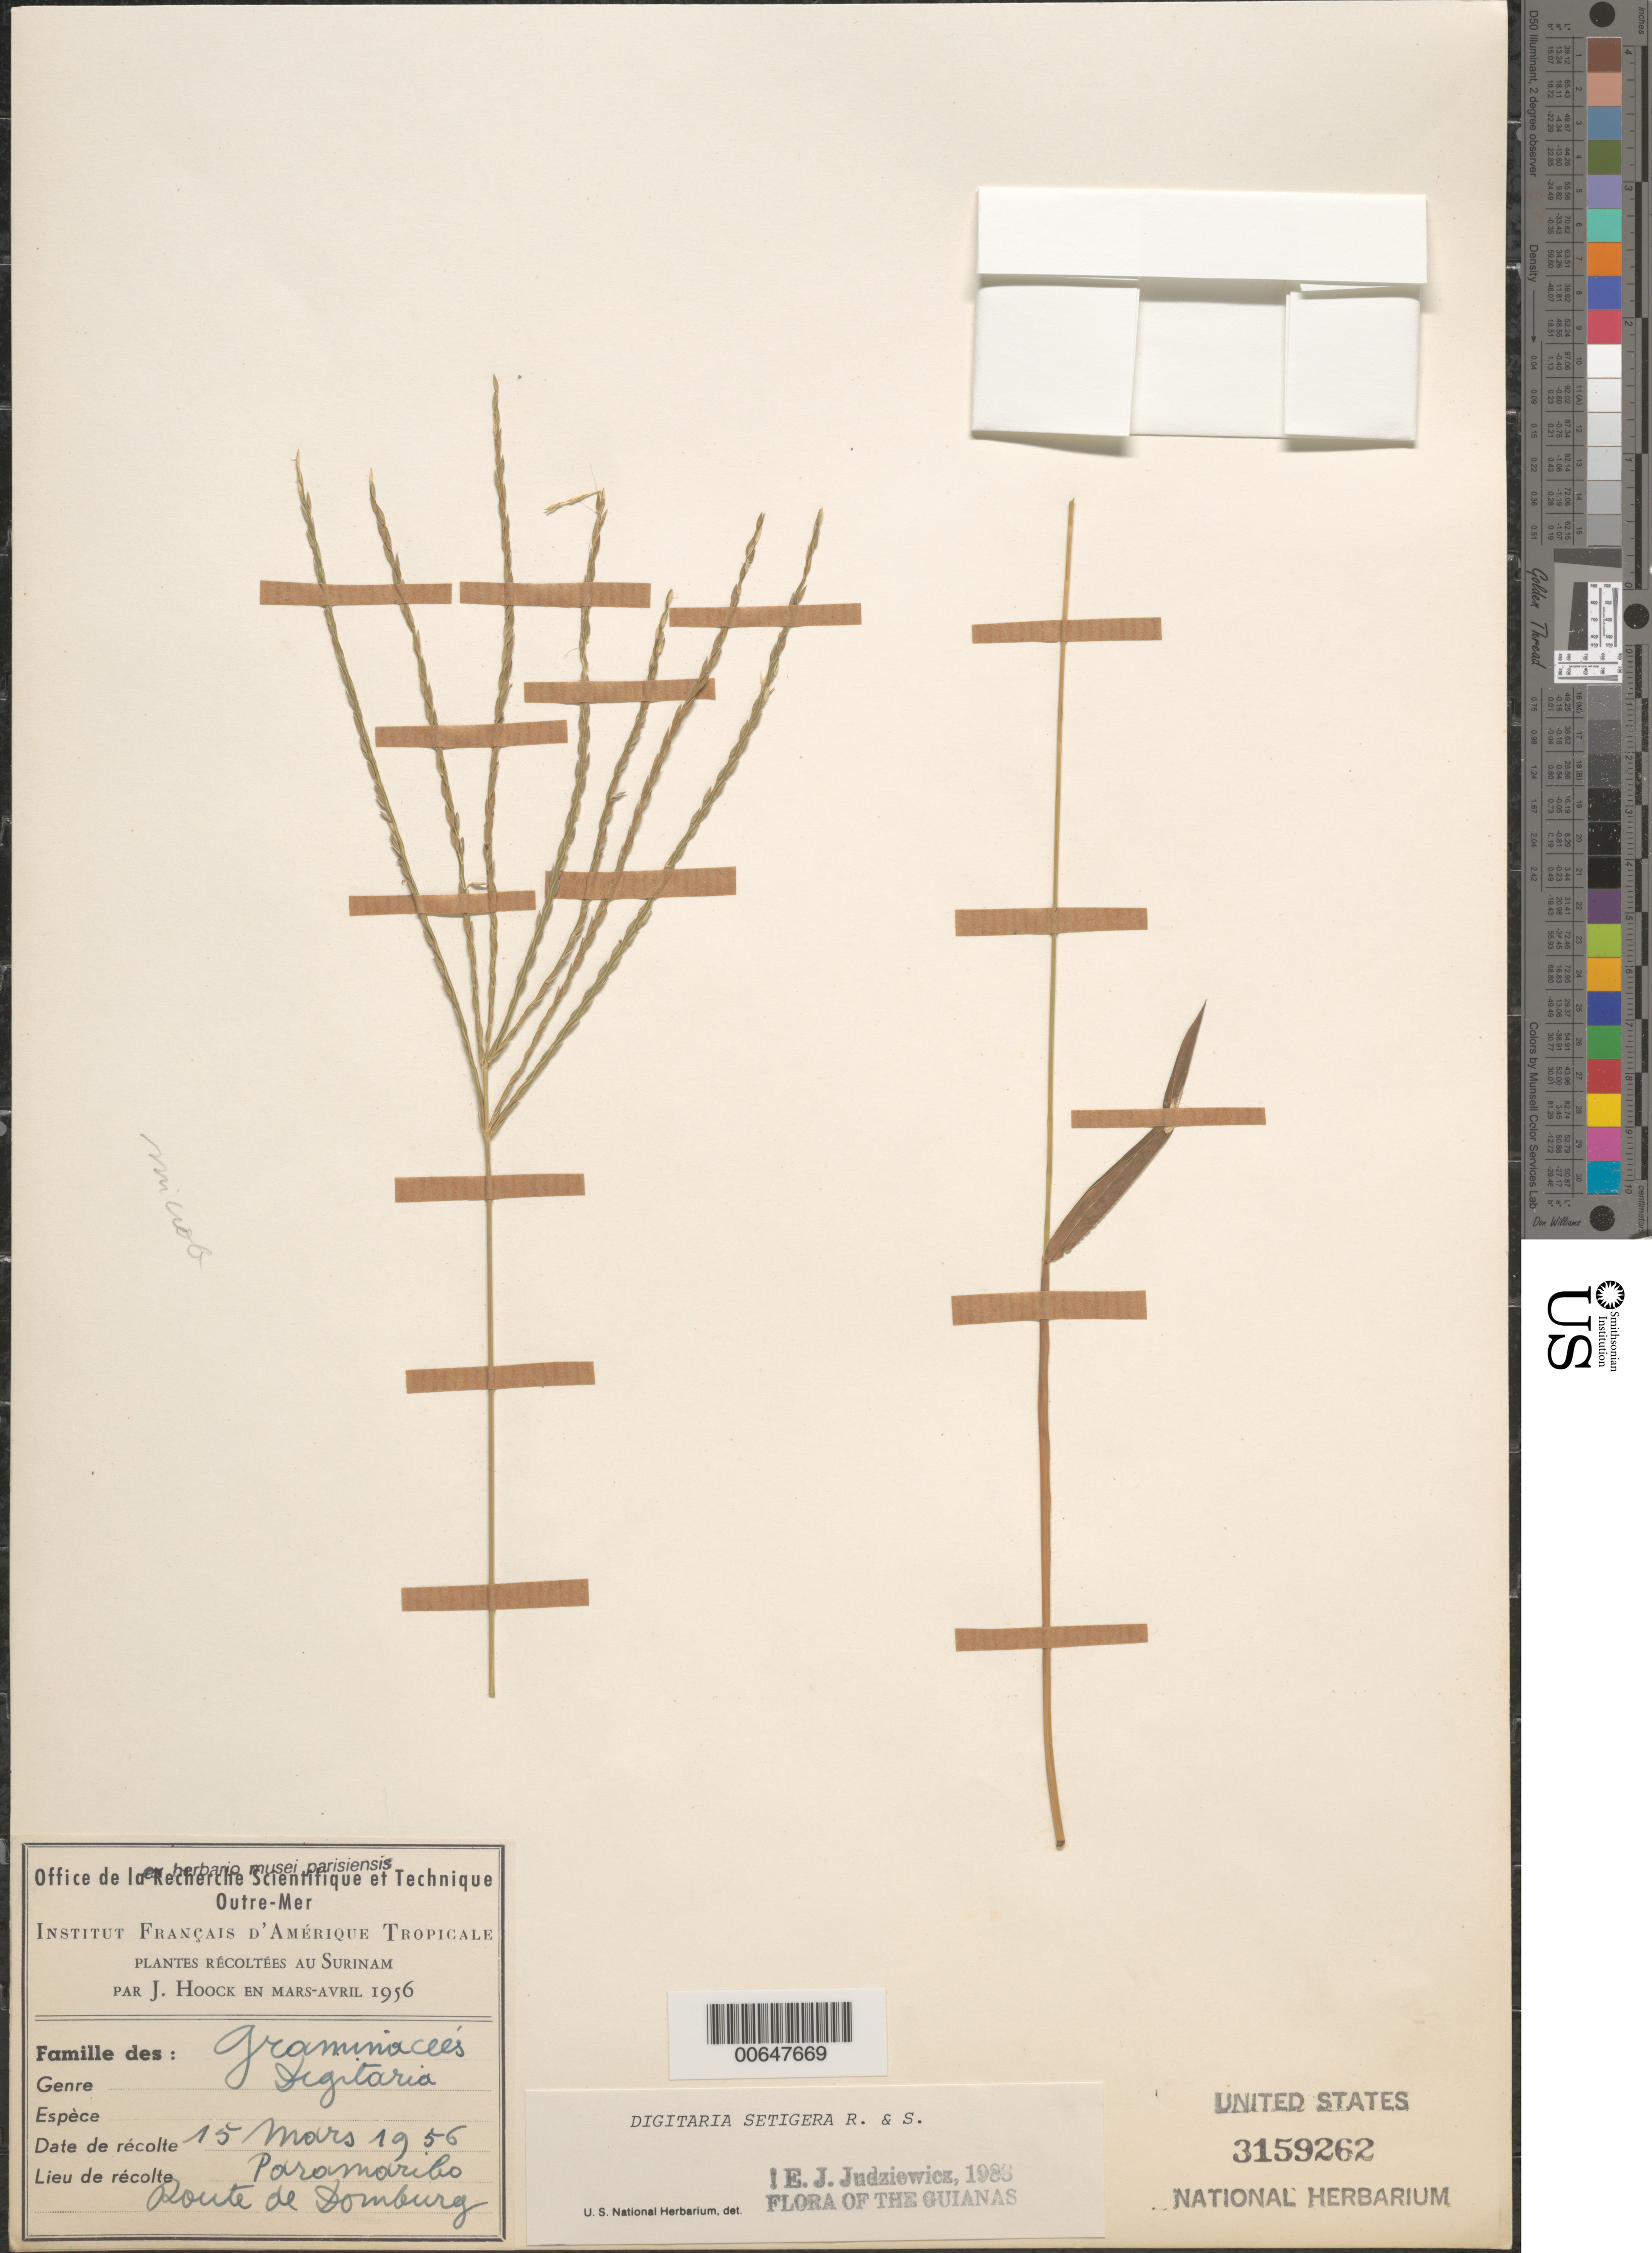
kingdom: Plantae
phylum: Tracheophyta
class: Liliopsida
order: Poales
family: Poaceae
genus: Digitaria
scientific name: Digitaria setigera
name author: Roth ex Roem. & Schult.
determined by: Judziewicz, E. J.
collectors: J. Hoock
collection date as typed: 15-Mar-56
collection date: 1956-03-15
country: Suriname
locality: Paramaribo, Route de Domburg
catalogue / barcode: US 3159262